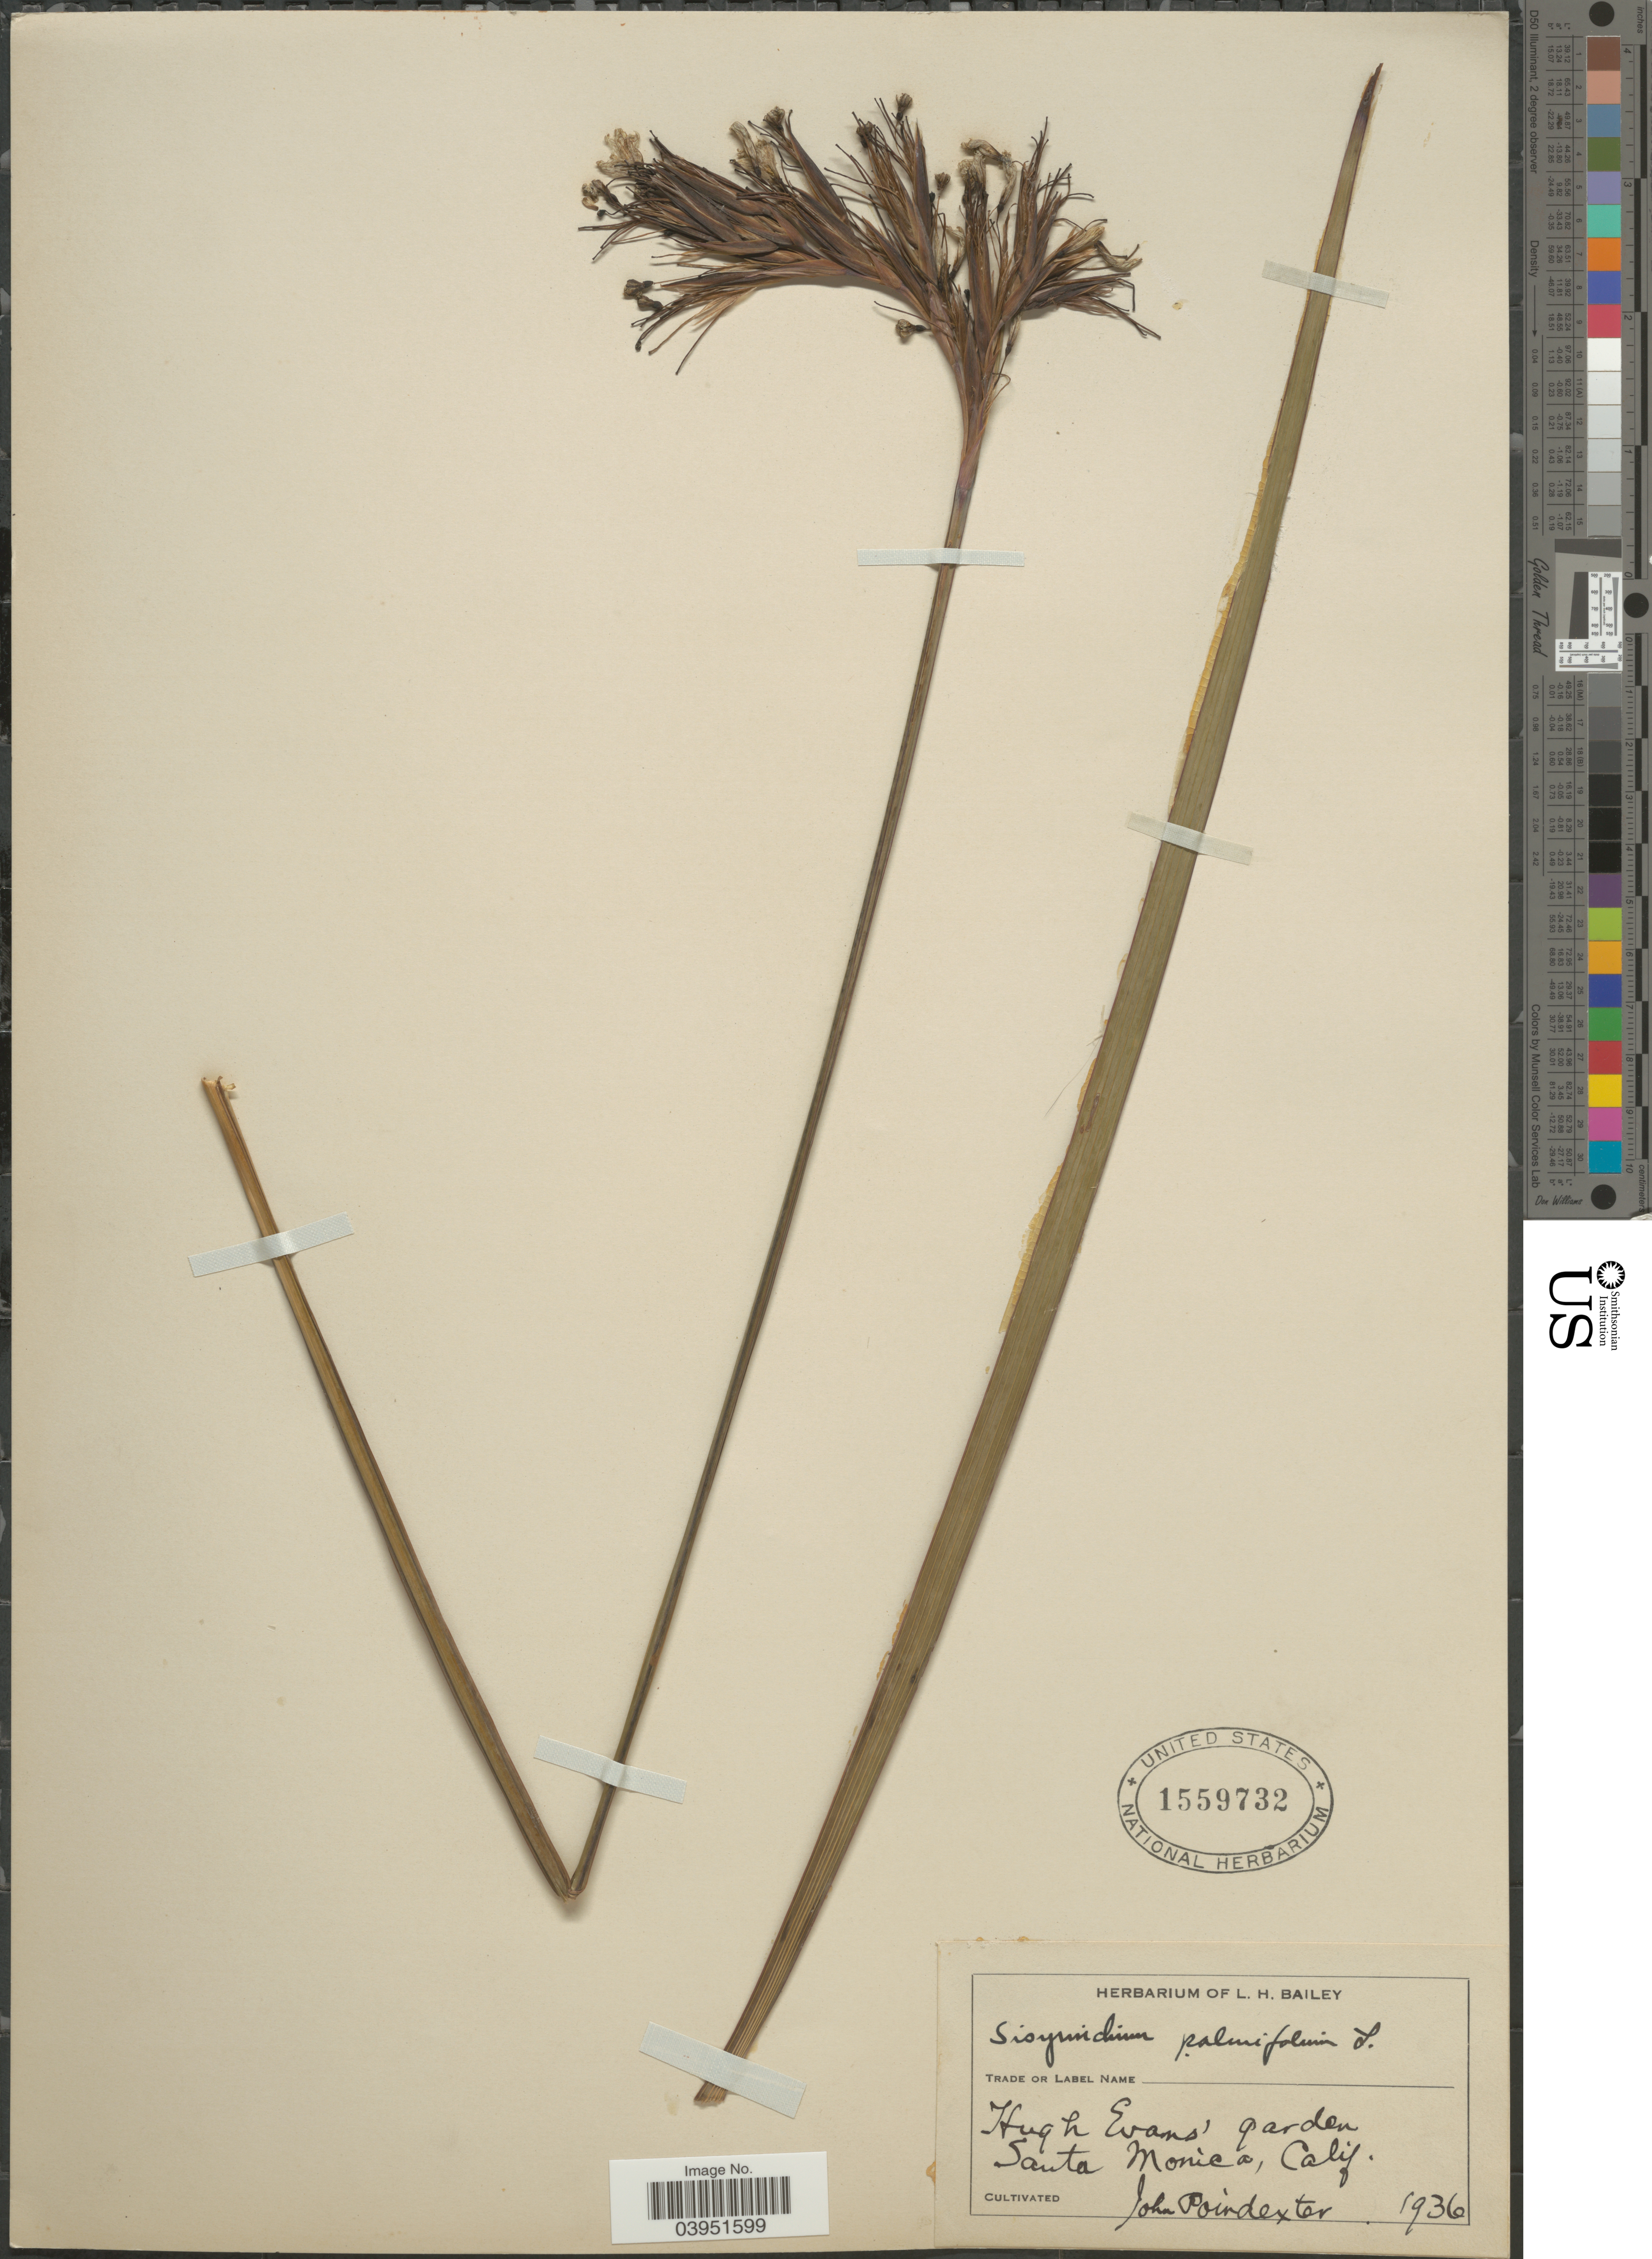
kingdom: Plantae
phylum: Tracheophyta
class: Liliopsida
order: Asparagales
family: Iridaceae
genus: Sisyrinchium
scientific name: Sisyrinchium palmifolium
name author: L.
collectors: J. Poindexter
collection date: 1936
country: United States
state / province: California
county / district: Los Angeles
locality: Hugh Evan's garden. Santa Monica, Calif.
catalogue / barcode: US 1559732